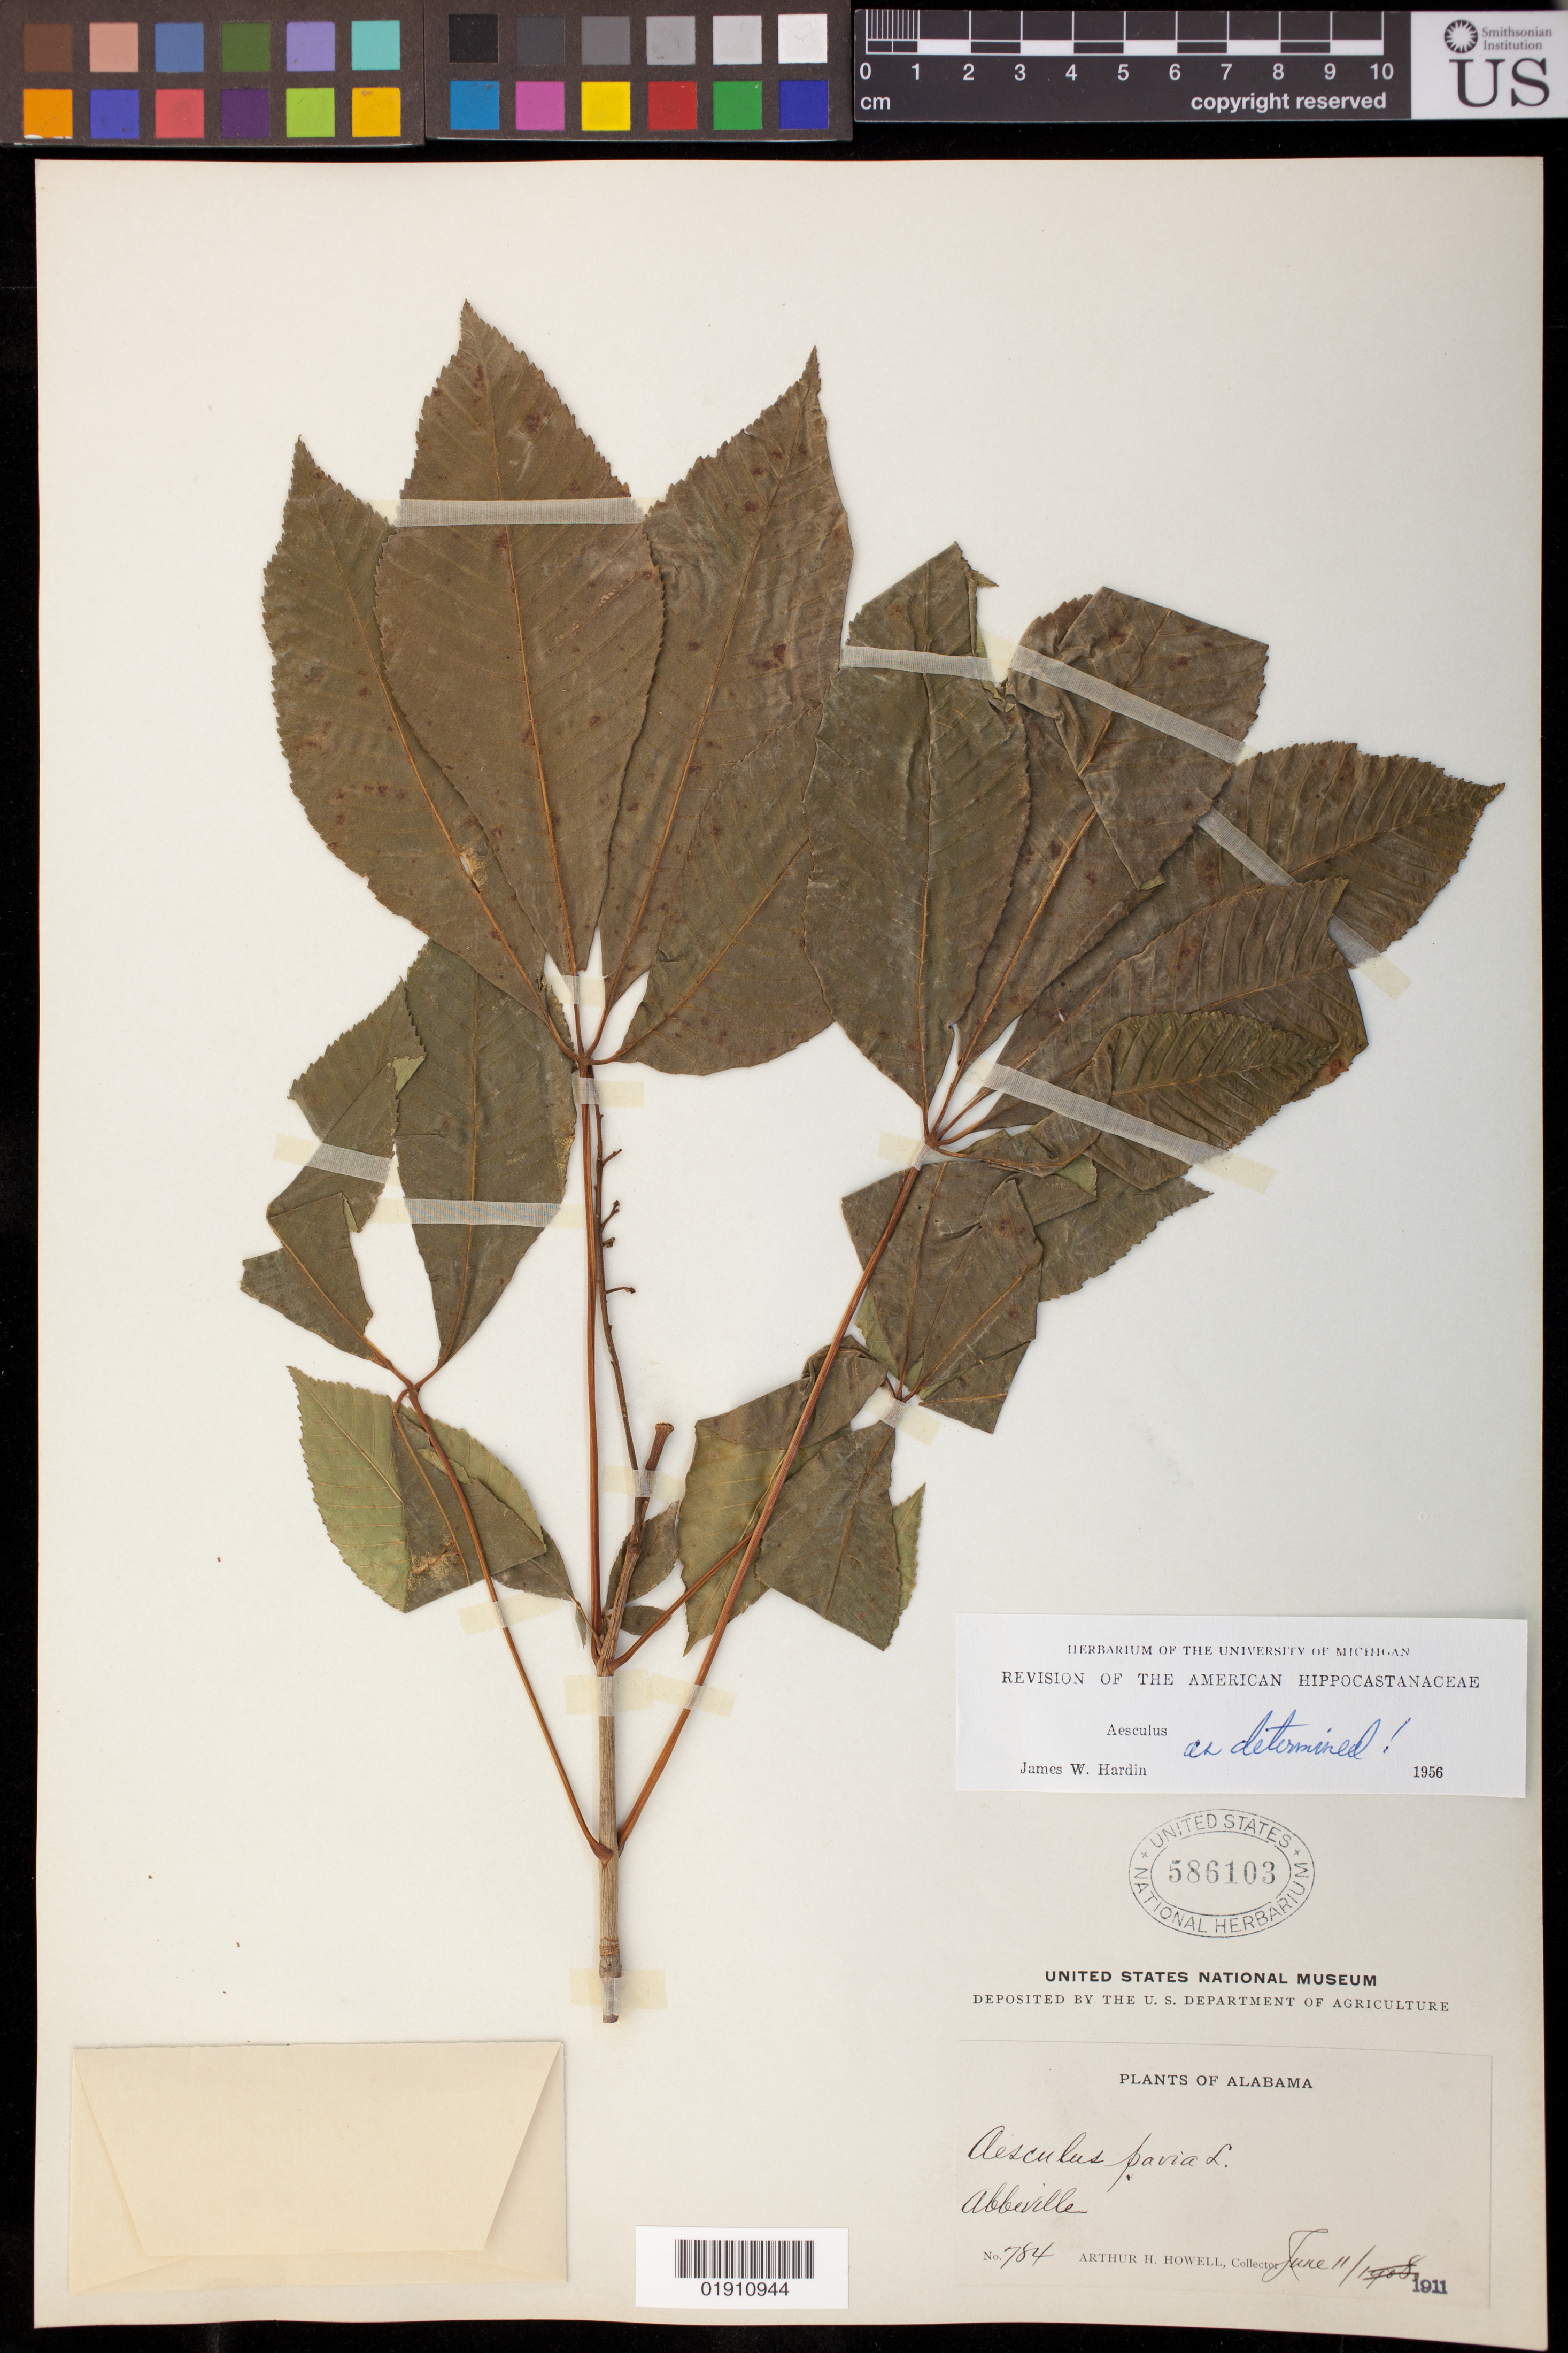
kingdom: Plantae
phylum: Tracheophyta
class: Magnoliopsida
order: Sapindales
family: Sapindaceae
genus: Aesculus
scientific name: Aesculus pavia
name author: L.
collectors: A. H. Howell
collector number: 784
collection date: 1911-06-11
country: United States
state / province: Alabama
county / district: Henry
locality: Abbeville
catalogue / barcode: US 586103